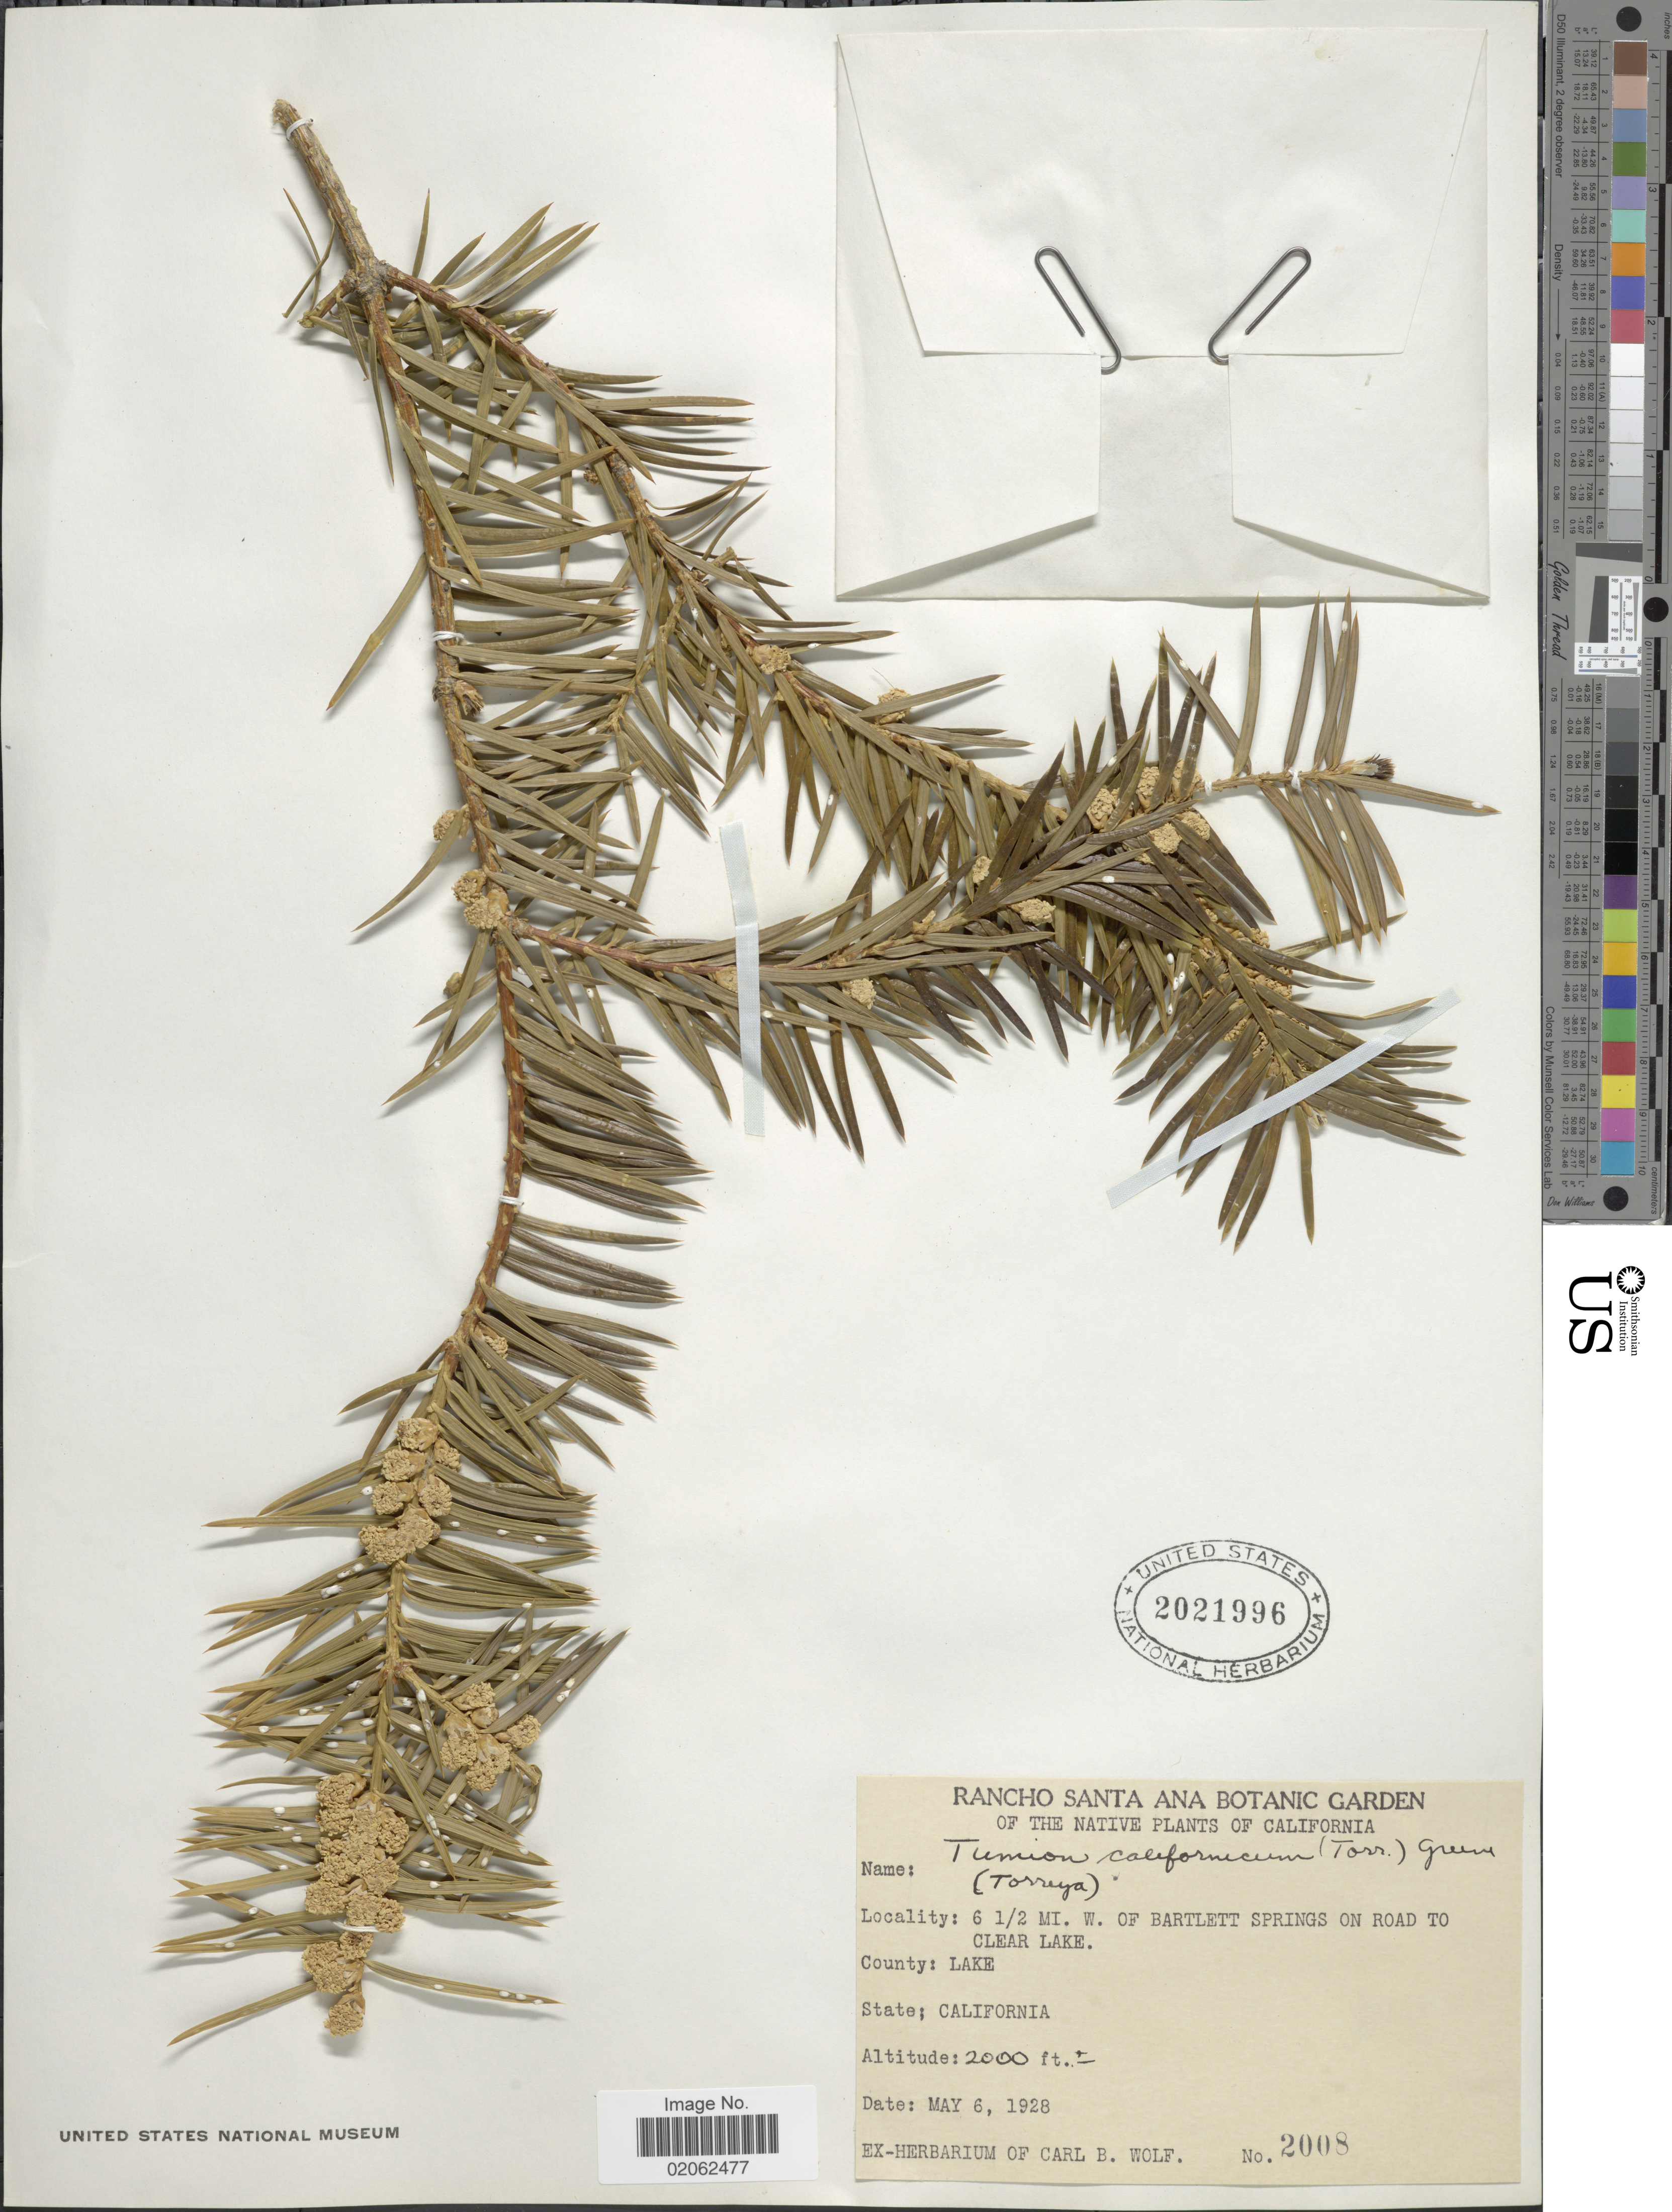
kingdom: Plantae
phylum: Tracheophyta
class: Pinopsida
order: Pinales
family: Taxaceae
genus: Torreya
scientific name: Torreya californica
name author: Torr.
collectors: ex herb. Carl B. Wolf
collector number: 2008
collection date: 1928-05-06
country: United States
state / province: California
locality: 6 1/2 MI. W. of Bartlett Spring on road to Clear Lake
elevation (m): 610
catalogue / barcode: US 2021996